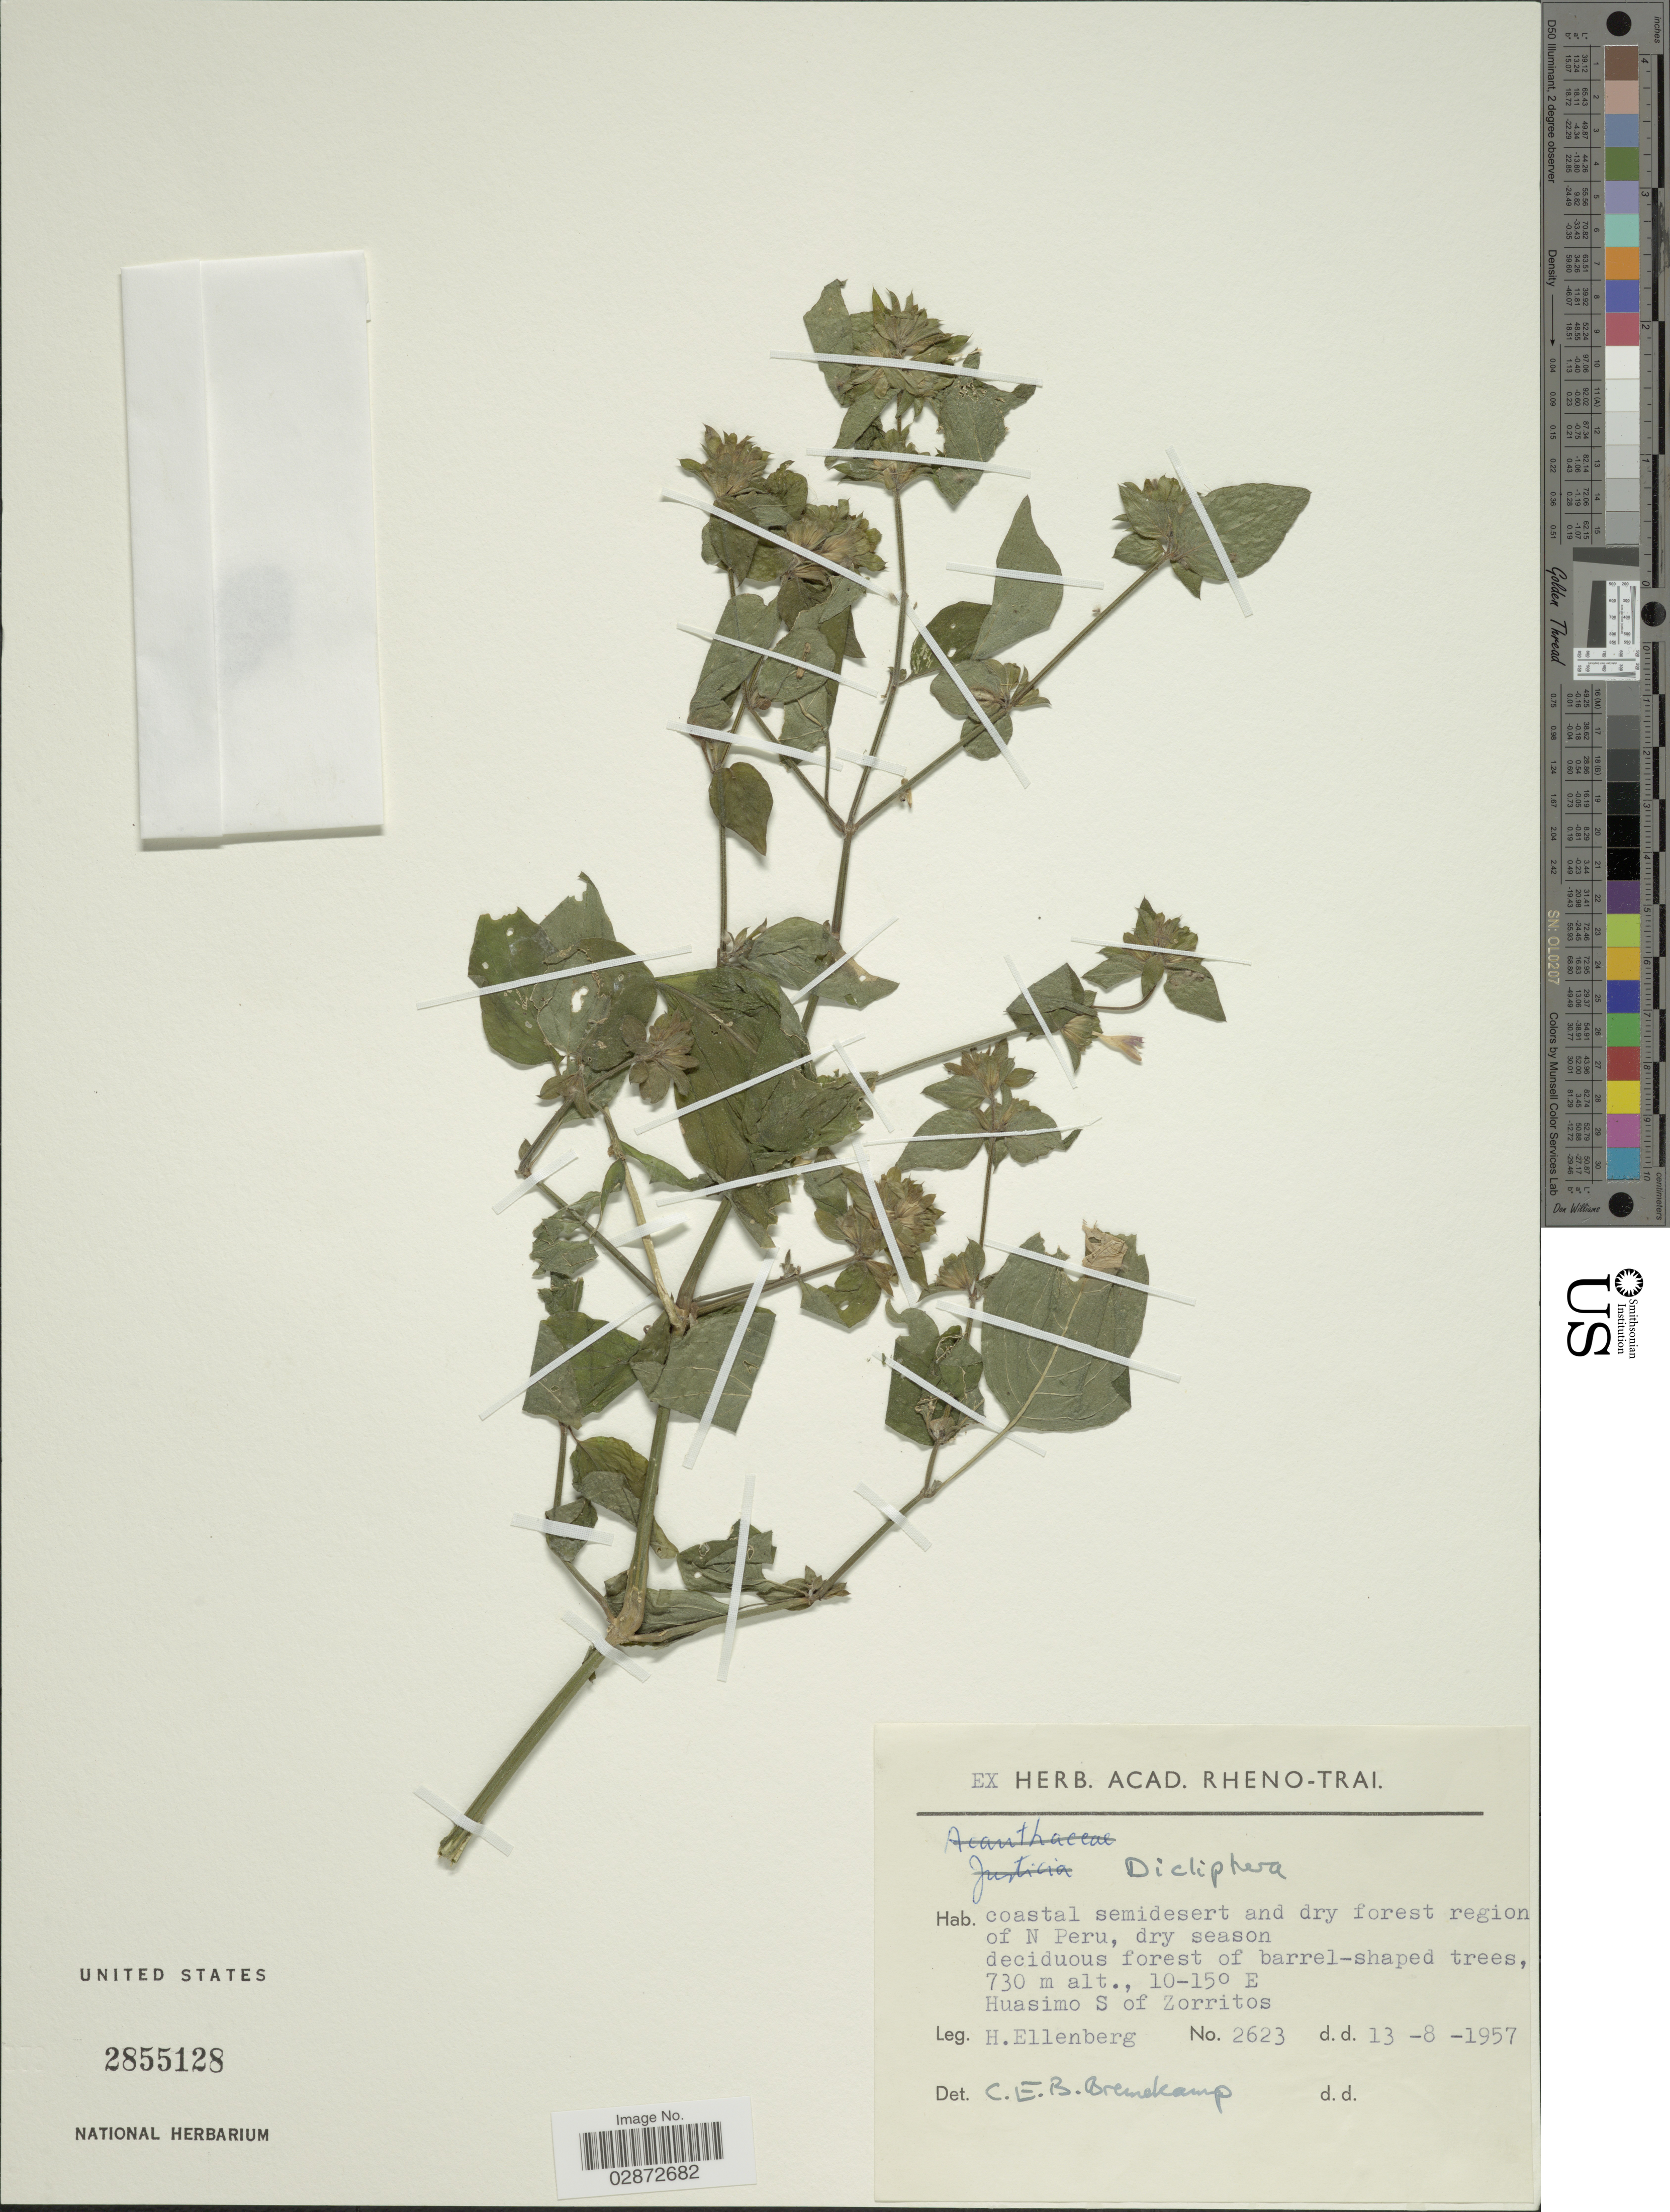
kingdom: Plantae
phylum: Tracheophyta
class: Magnoliopsida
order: Lamiales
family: Acanthaceae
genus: Dicliptera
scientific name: Dicliptera sp.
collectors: H. Ellenberg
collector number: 2623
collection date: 1957-08-13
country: Peru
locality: Coastal semidesert and dry forest region of N Peru, dry season deciduous forest of barrel-shaped trees. Huasimo S of Zorritos.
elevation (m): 730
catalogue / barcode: US 2855128